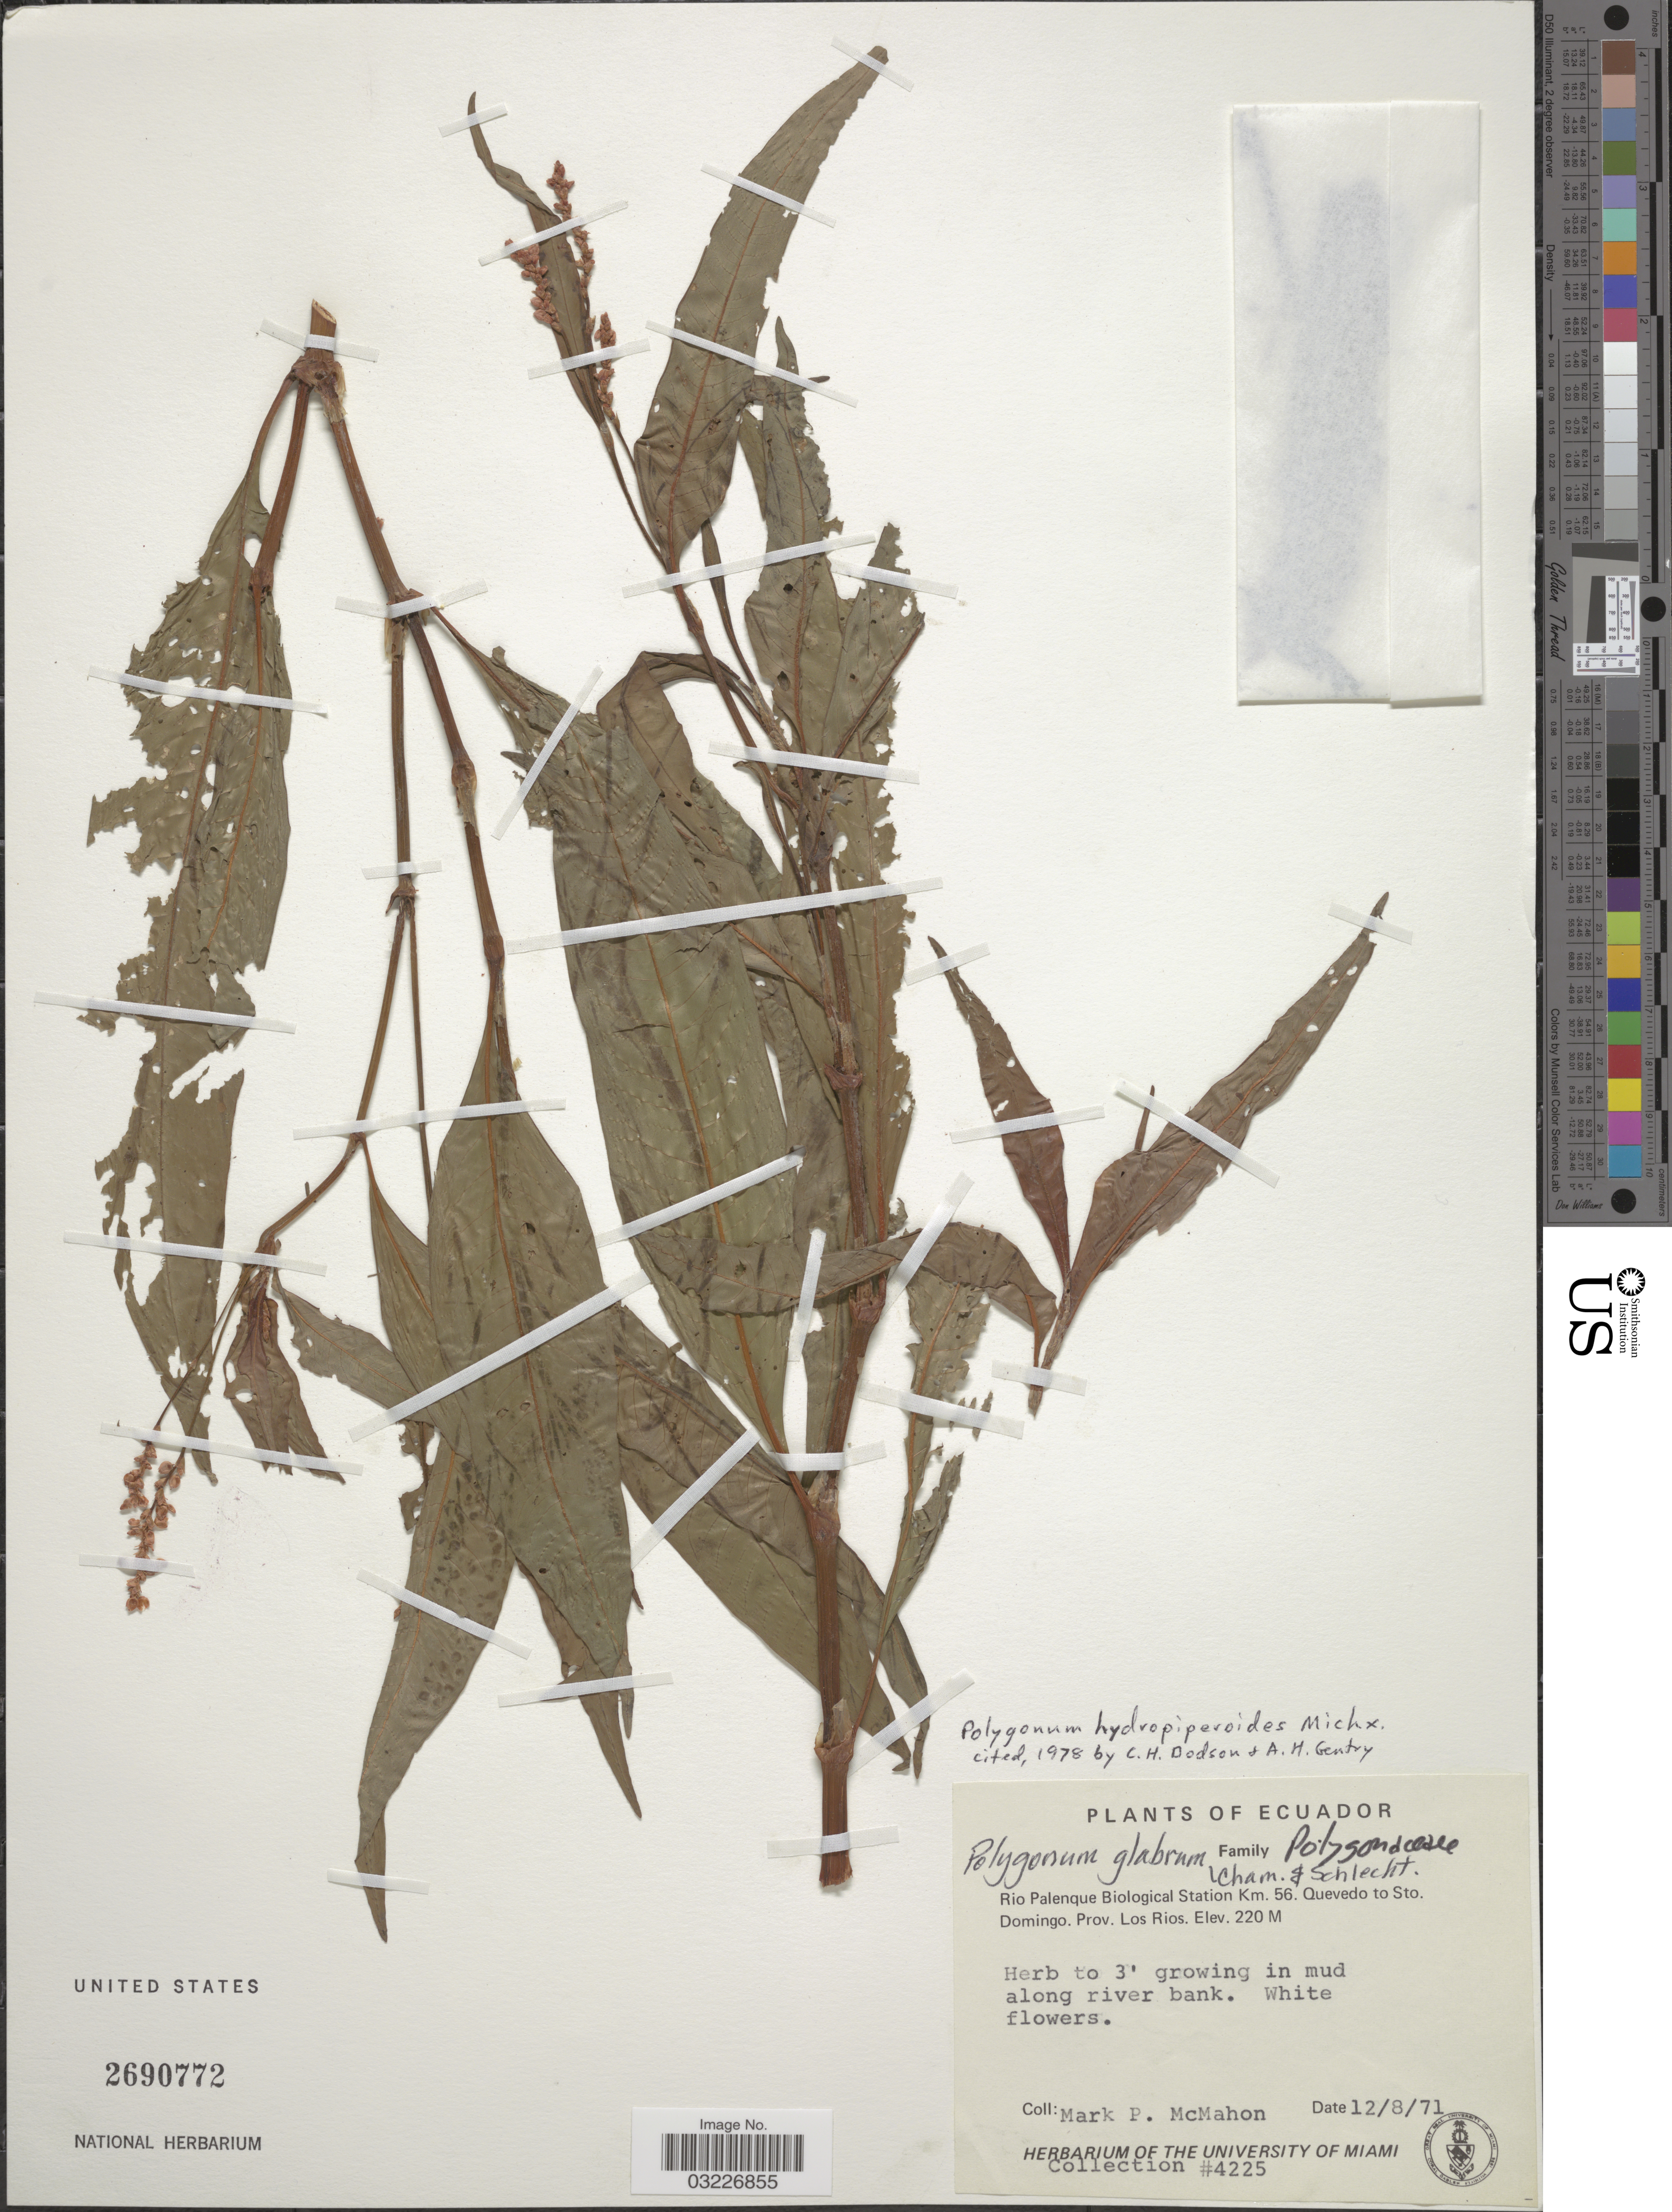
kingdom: Plantae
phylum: Tracheophyta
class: Magnoliopsida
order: Caryophyllales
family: Polygonaceae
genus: Polygonum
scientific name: Polygonum hydropiperoides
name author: Michx.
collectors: M. McMahon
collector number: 4225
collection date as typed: Transcribed d/m/y: 12/8/71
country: Ecuador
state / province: Los Ríos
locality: Rio Palenque Biological Station Km. 56. Quevedo to Sto. Domingo.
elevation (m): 220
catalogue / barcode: US 2690772